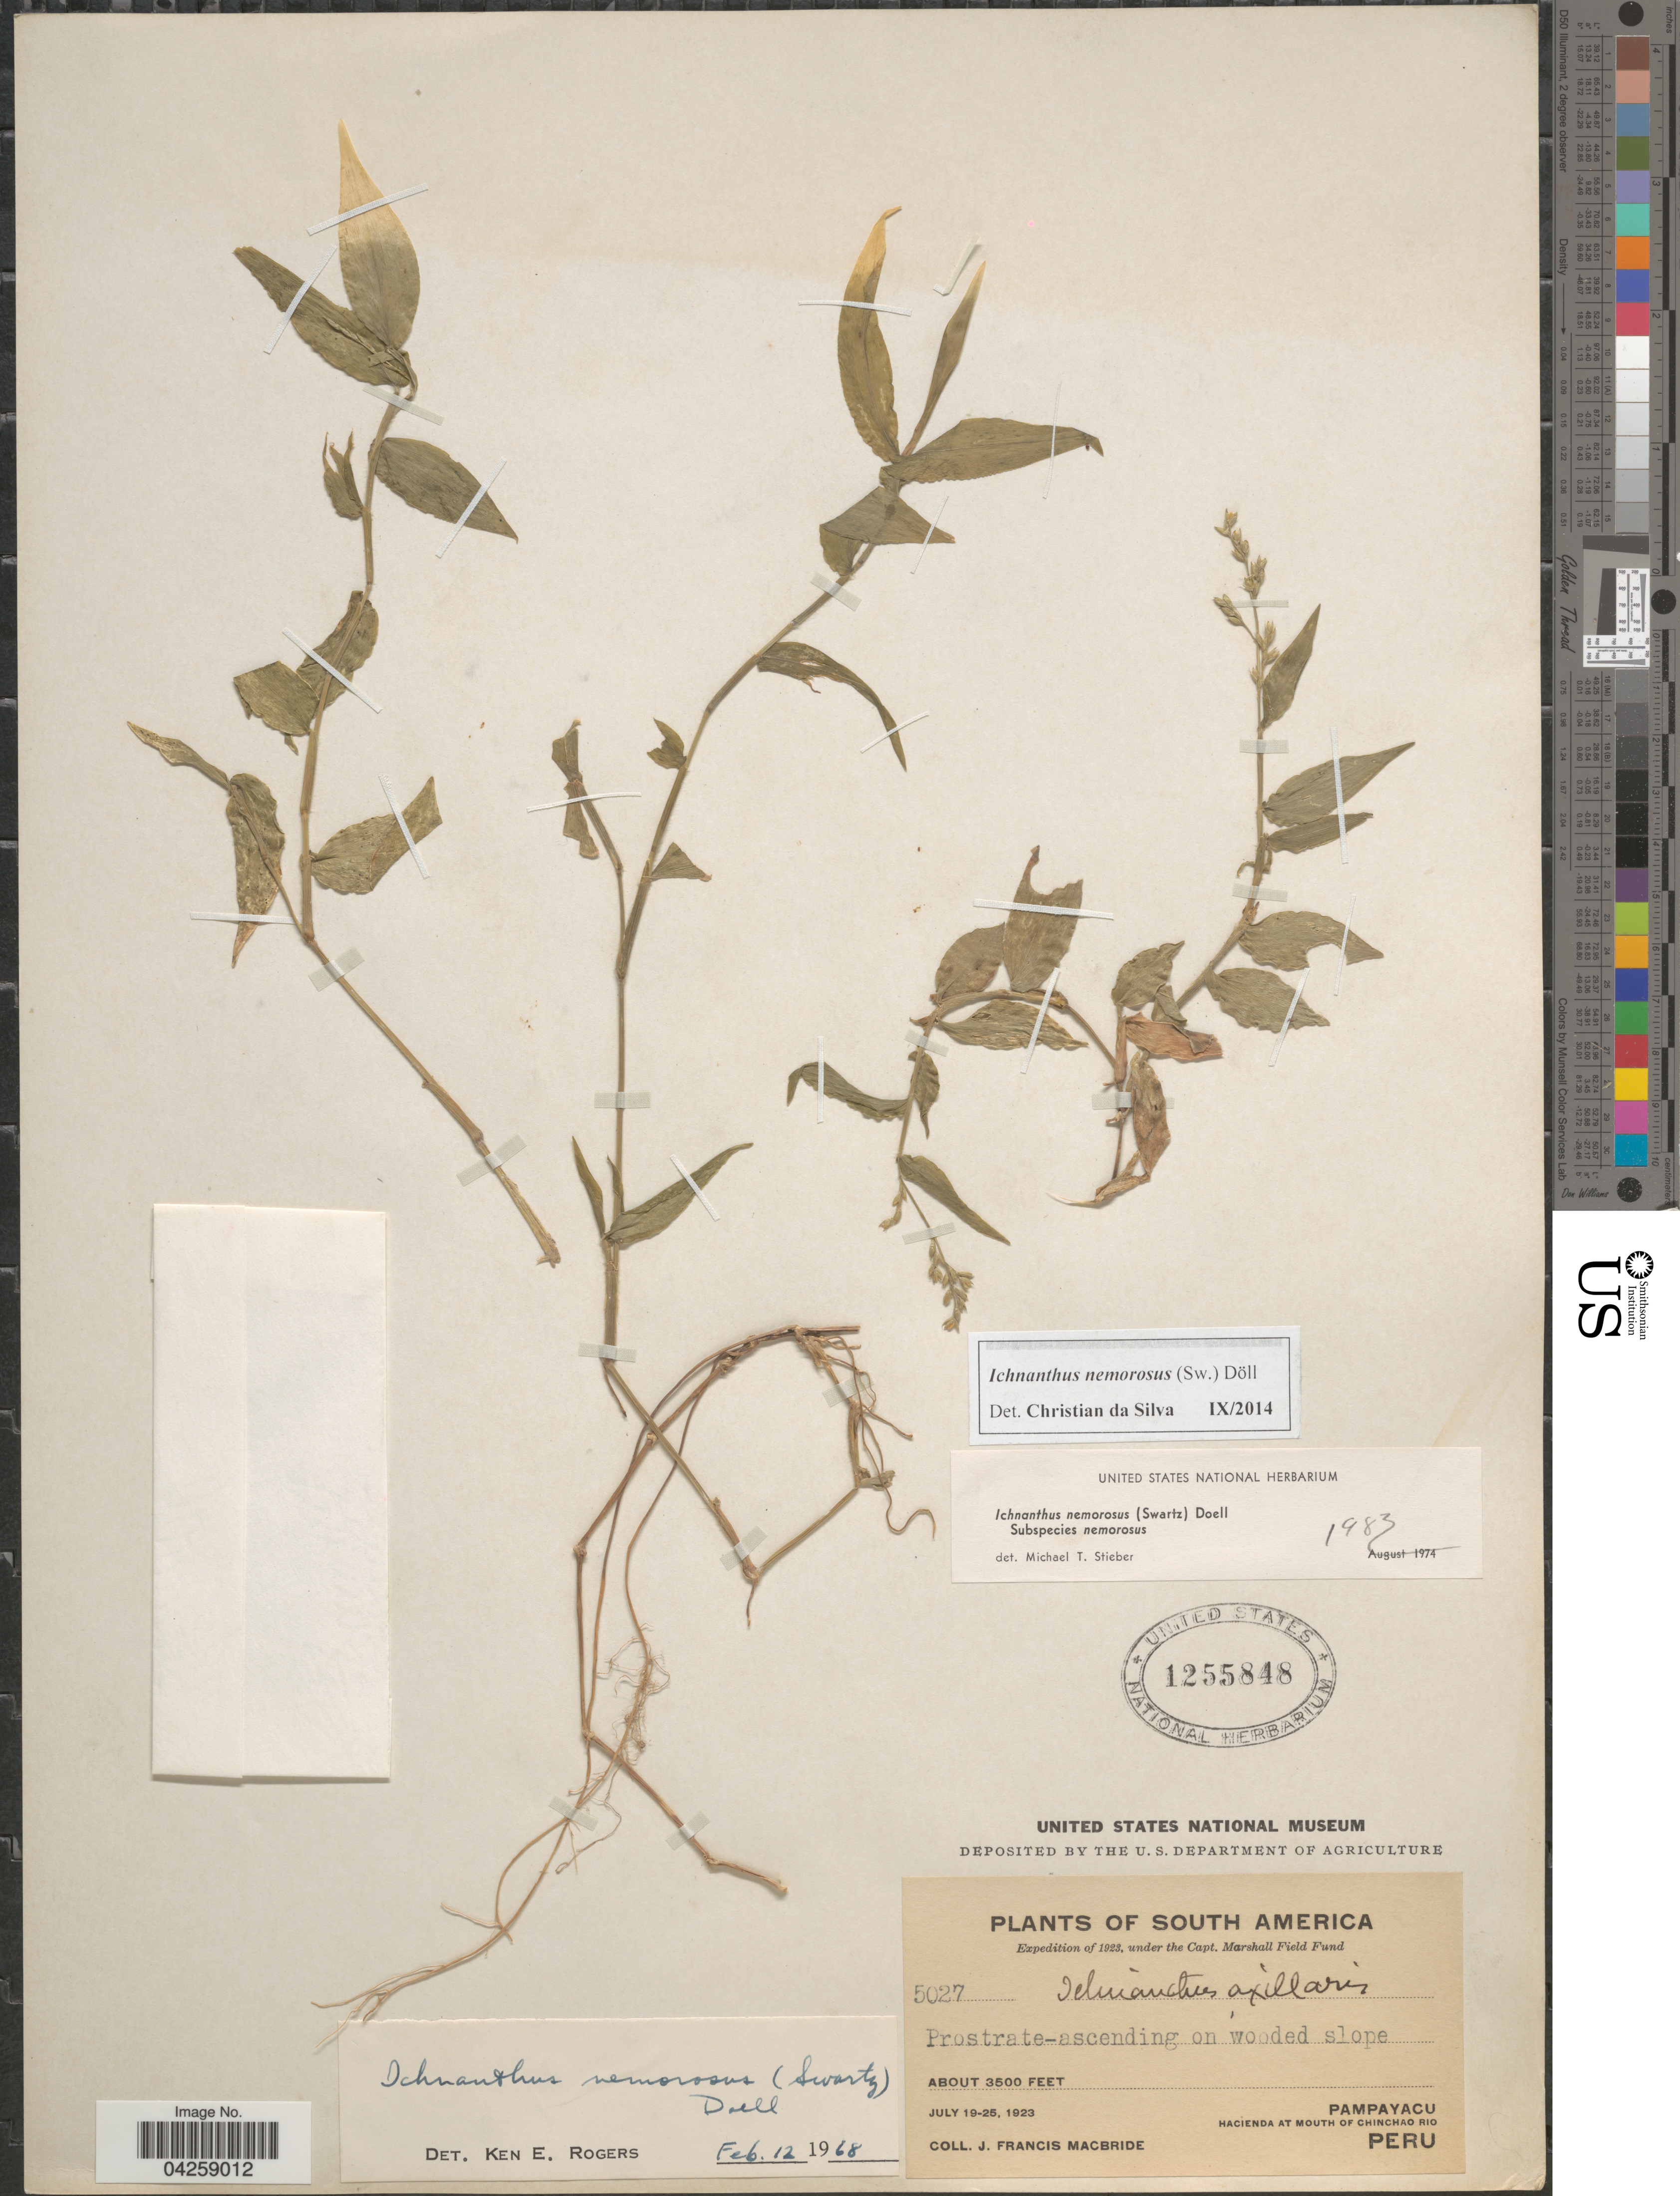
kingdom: Plantae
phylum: Tracheophyta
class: Liliopsida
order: Poales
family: Poaceae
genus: Ichnanthus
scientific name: Ichnanthus nemorosus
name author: (Sw.) Döll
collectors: J. F. Macbride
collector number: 5027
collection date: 1923-07-19/1923-07-25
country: Peru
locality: Expedition of 1923. On wooded slope. Pampayacu. Hacienda at mouth of Chinchao Rio.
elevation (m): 1067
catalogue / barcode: US 1255848